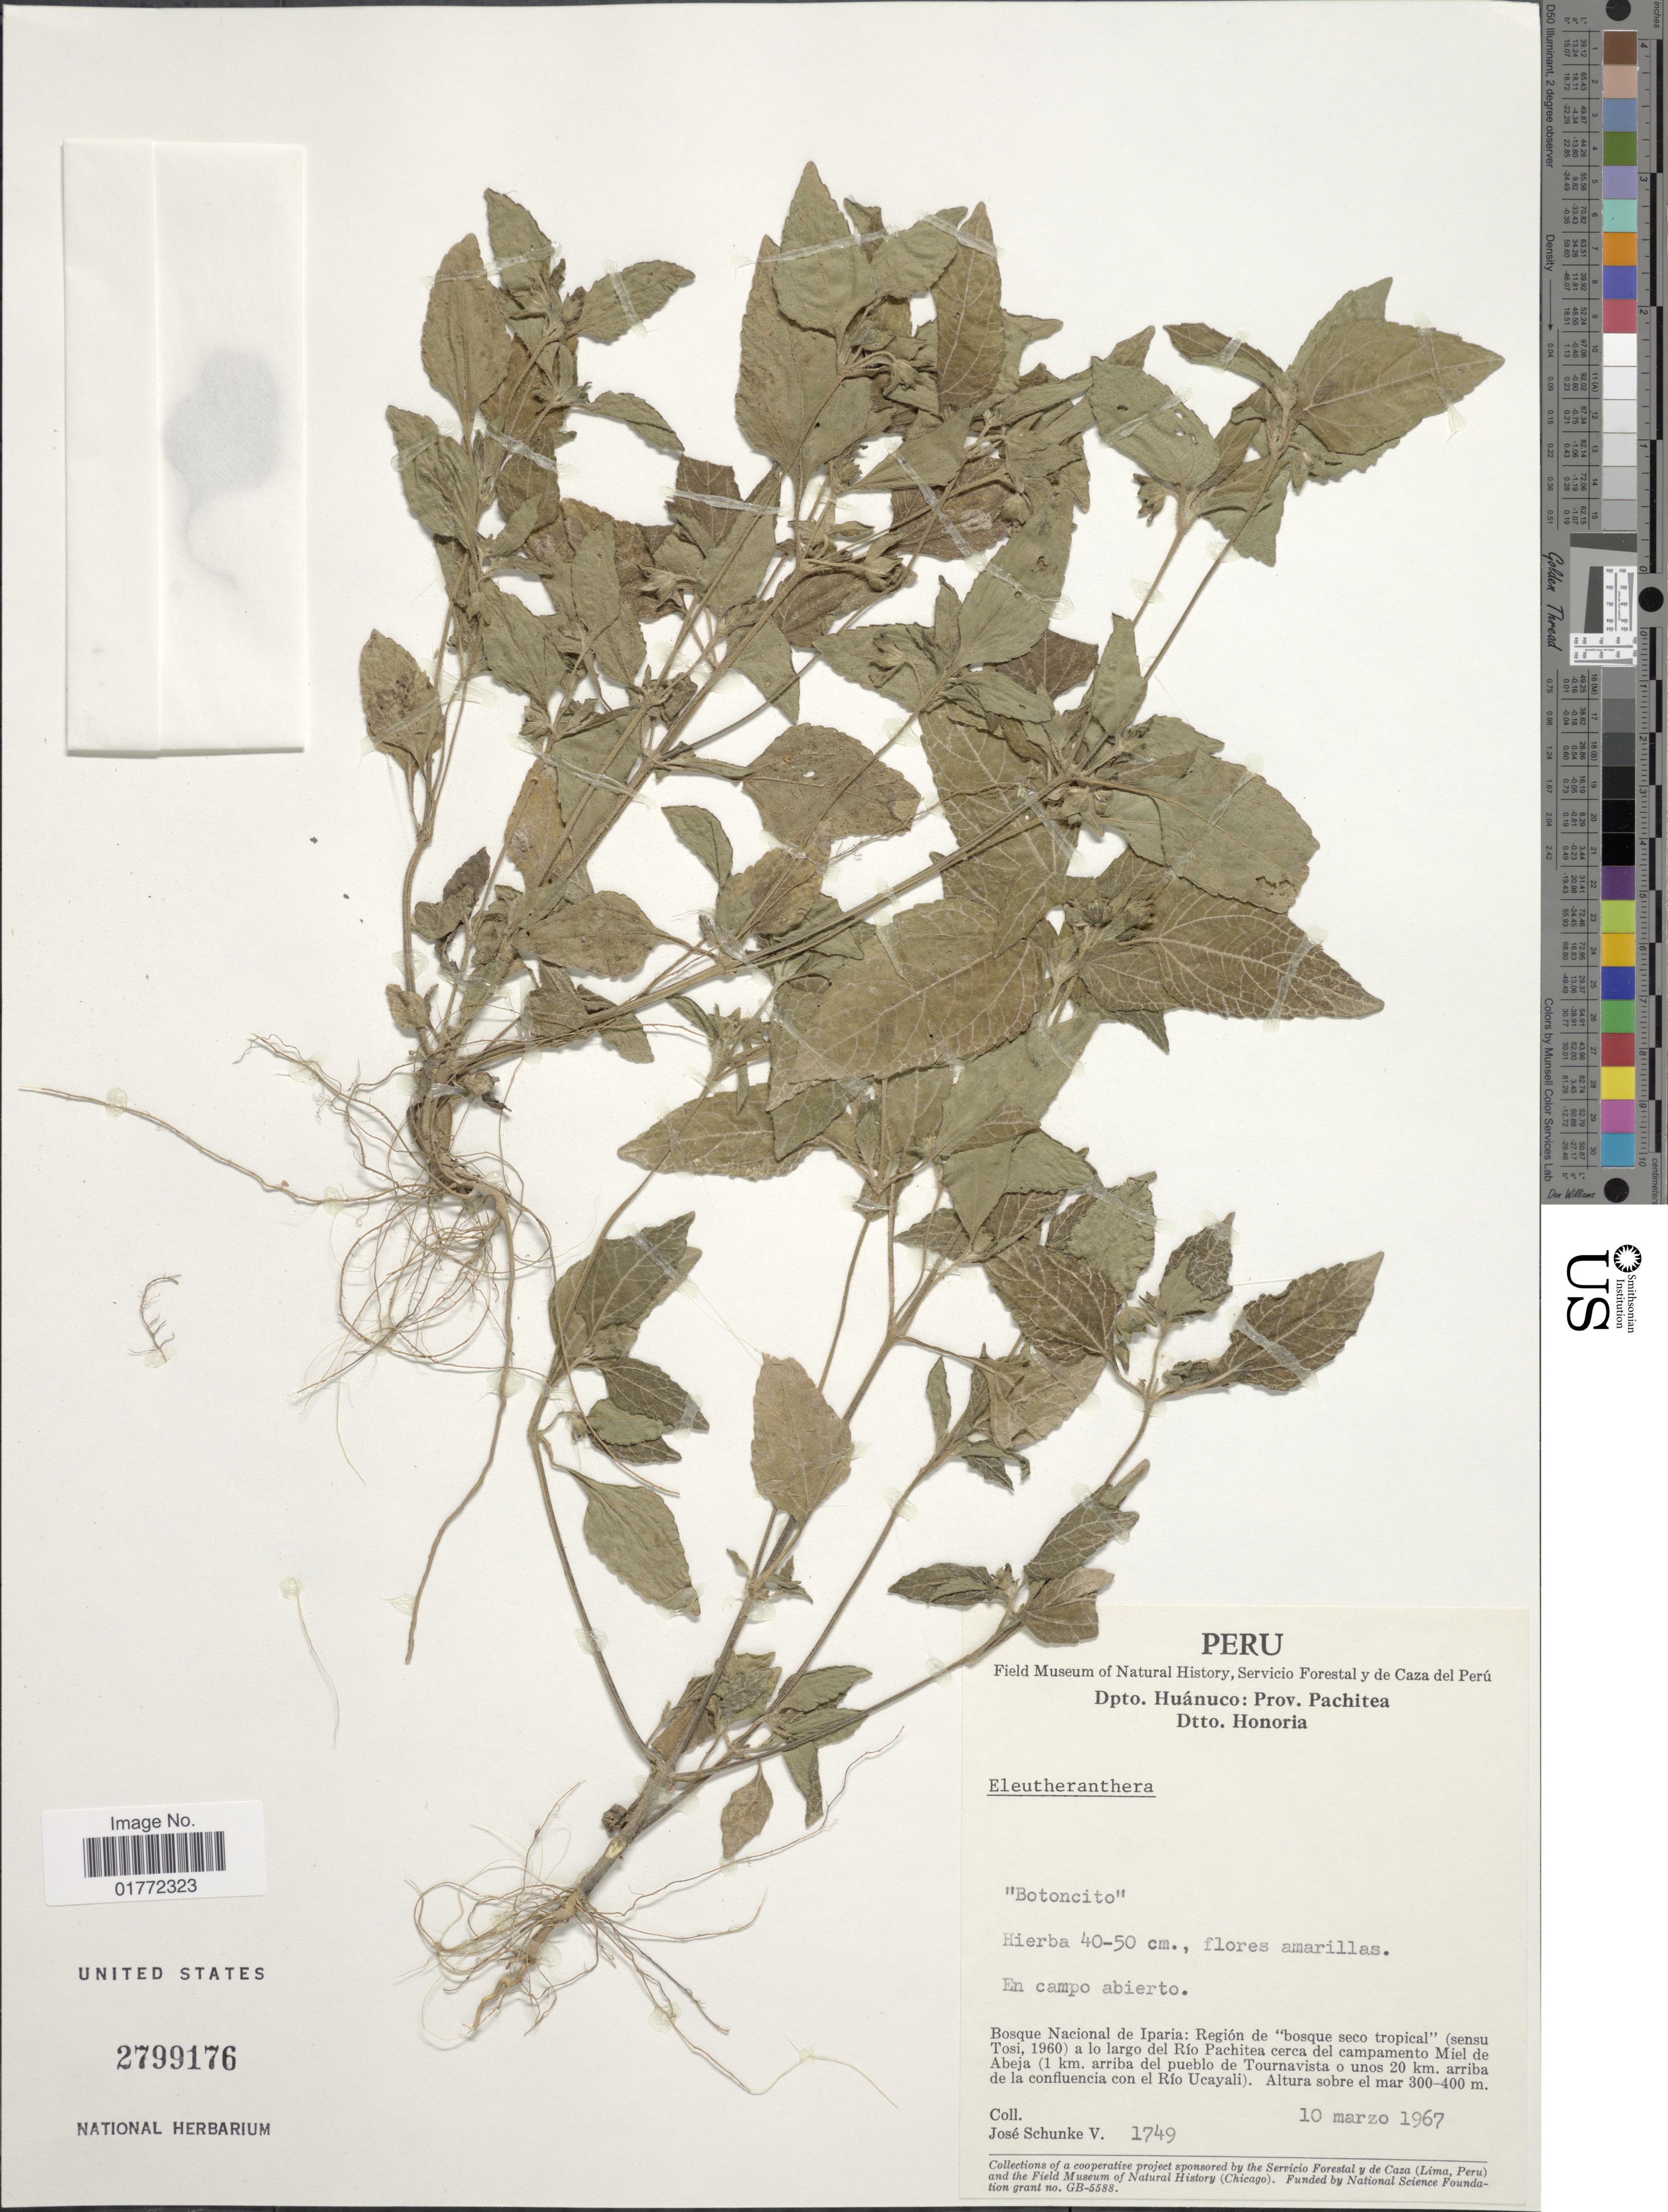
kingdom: Plantae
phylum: Tracheophyta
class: Magnoliopsida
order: Asterales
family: Asteraceae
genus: Eleutheranthera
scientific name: Eleutheranthera sp.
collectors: J. Schunke Vigo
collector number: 1749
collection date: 1967-03-10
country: Peru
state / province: Huánuco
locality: Prov. Pachitea, Dtto. Honoria, Bosque Nacional de Iparia: Region de "bosque seco tropical" (sensu Tosi, 1960) a lo largo del Rio Pachitea cerca del campamento Miel de Abeja ( 1 km. arriba del pueblo de Tournavista 0 unos 20 km. arriba de la confluencia con el Rio Ucayali)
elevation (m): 300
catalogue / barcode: US 2799176